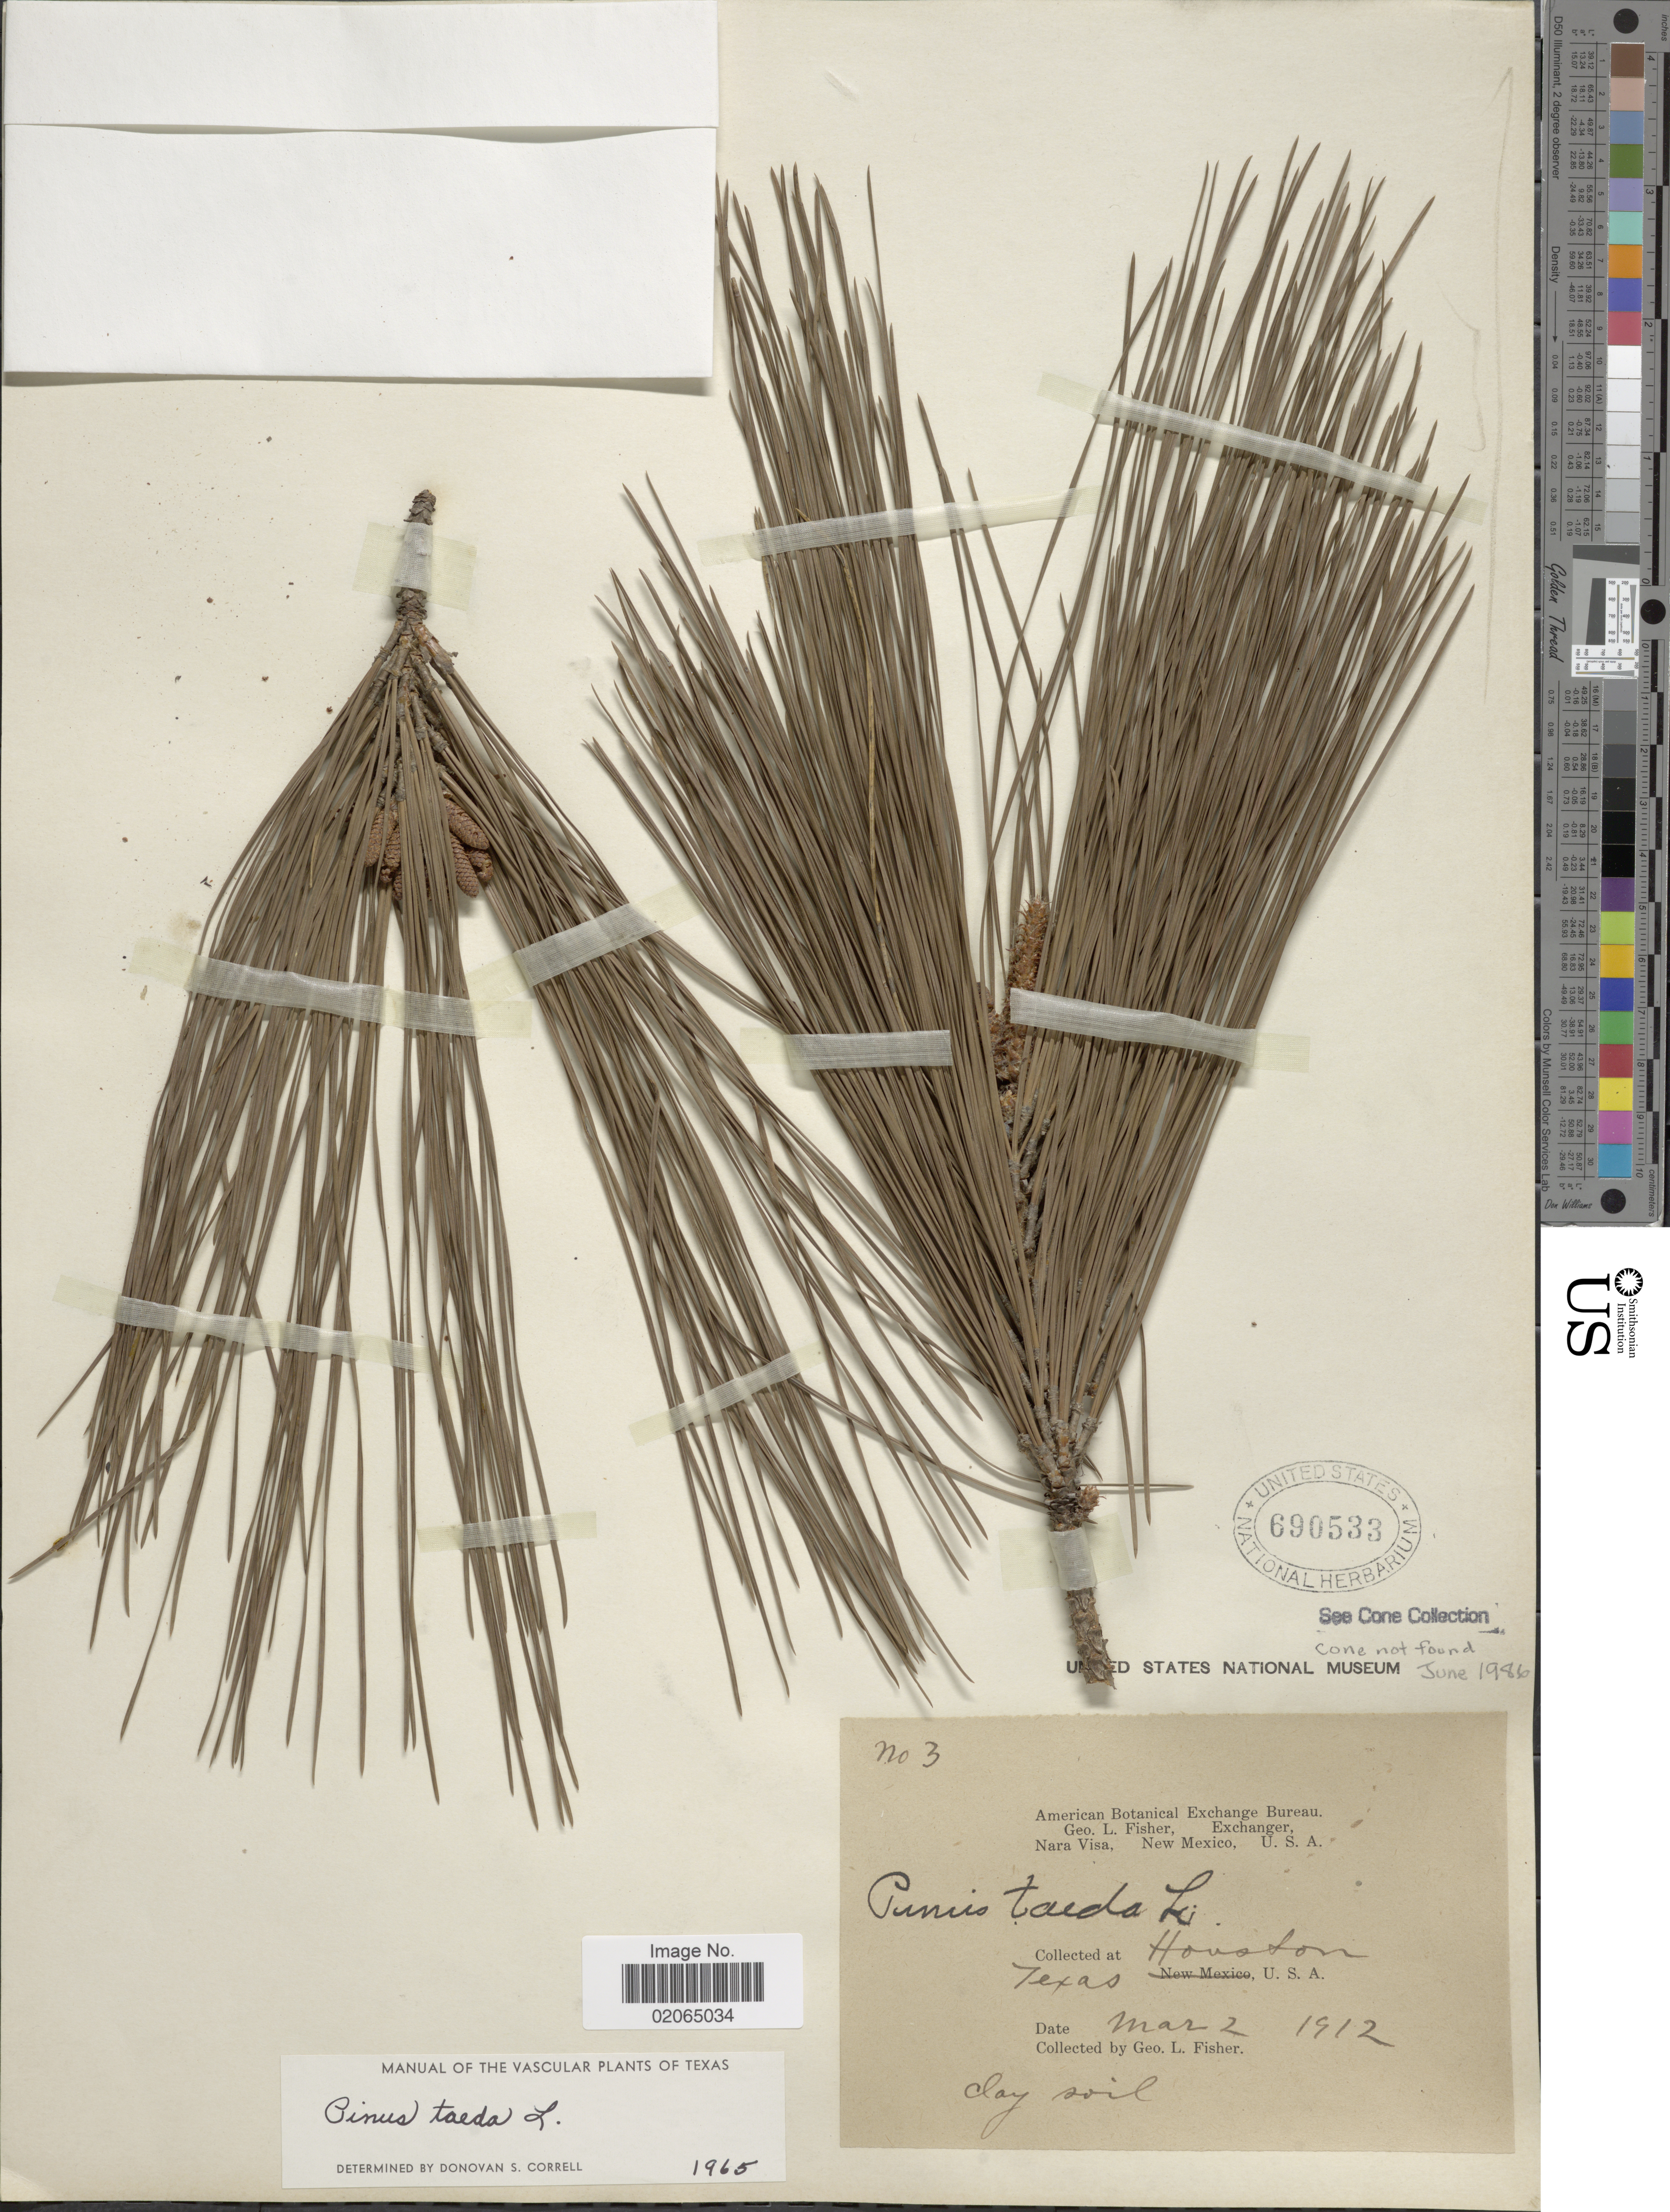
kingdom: Plantae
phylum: Tracheophyta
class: Pinopsida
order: Pinales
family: Pinaceae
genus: Pinus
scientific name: Pinus taeda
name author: L.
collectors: G. L. Fisher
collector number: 3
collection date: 1912-03-02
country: United States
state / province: Texas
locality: Houston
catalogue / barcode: US 690533